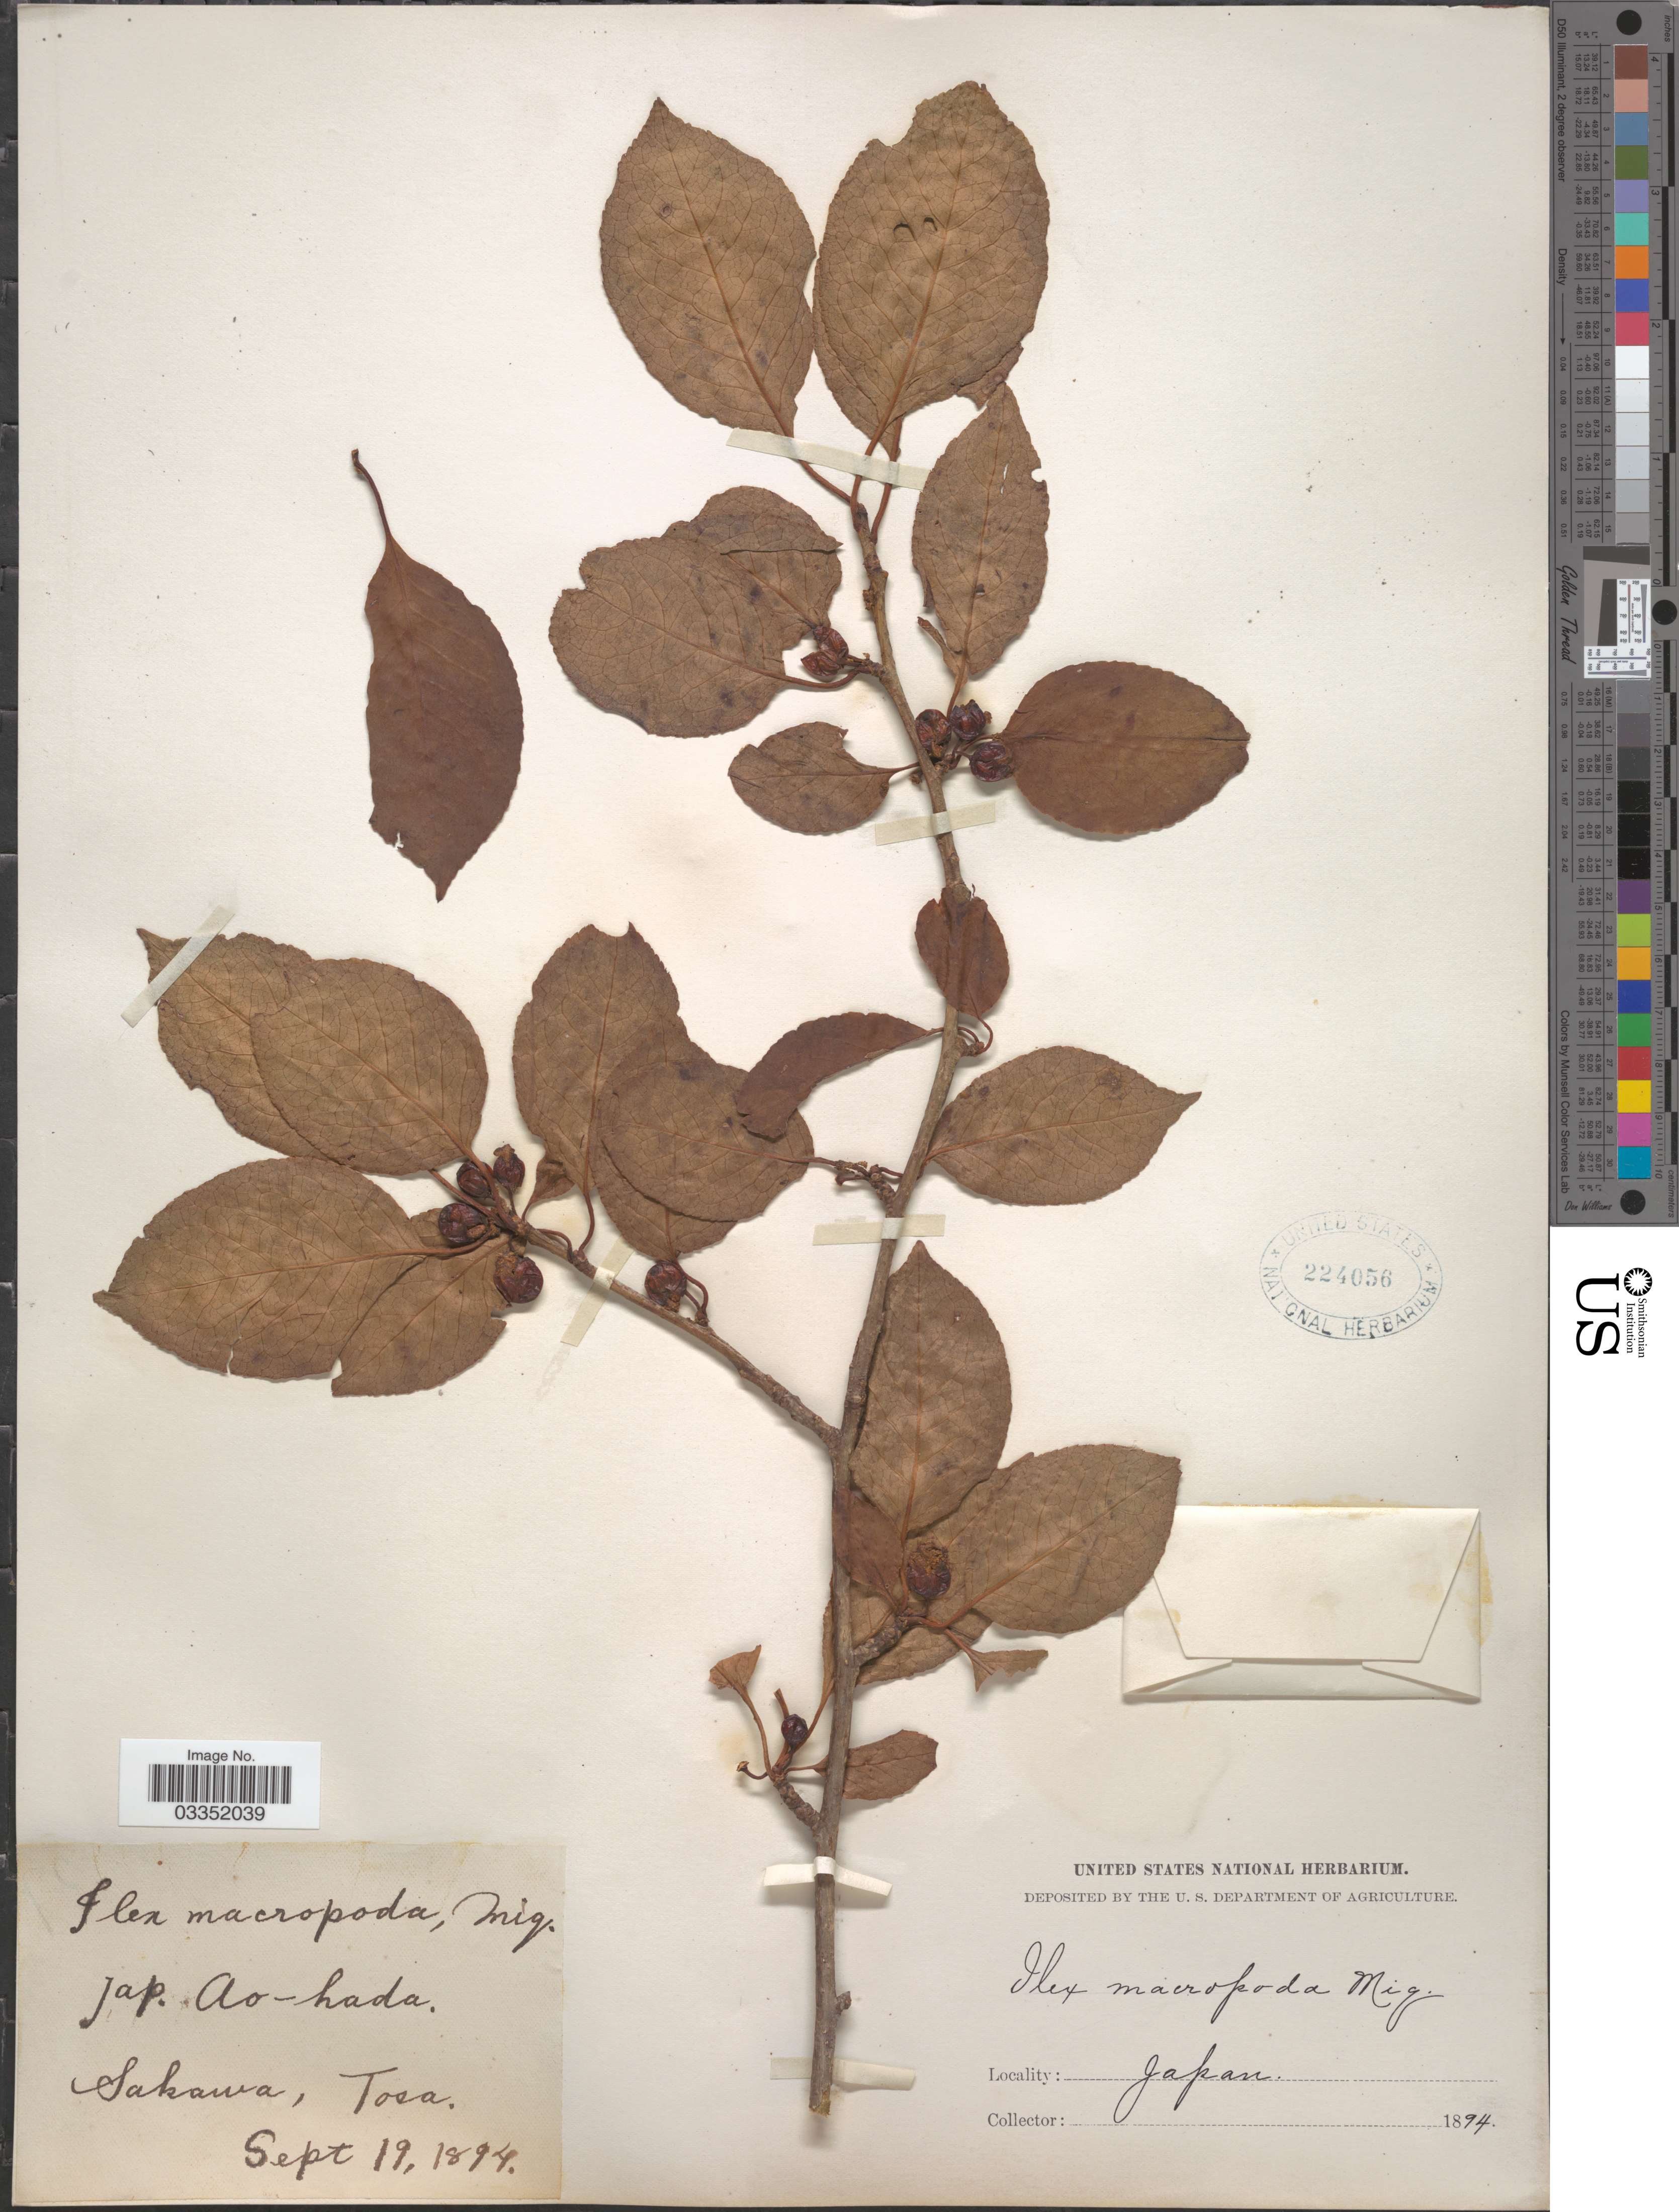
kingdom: Plantae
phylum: Tracheophyta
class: Magnoliopsida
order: Aquifoliales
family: Aquifoliaceae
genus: Ilex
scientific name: Ilex macropoda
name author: Miq.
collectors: ex herb. United States National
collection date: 1894-09-19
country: Japan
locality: Sakawa, Tosa.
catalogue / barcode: US 224056